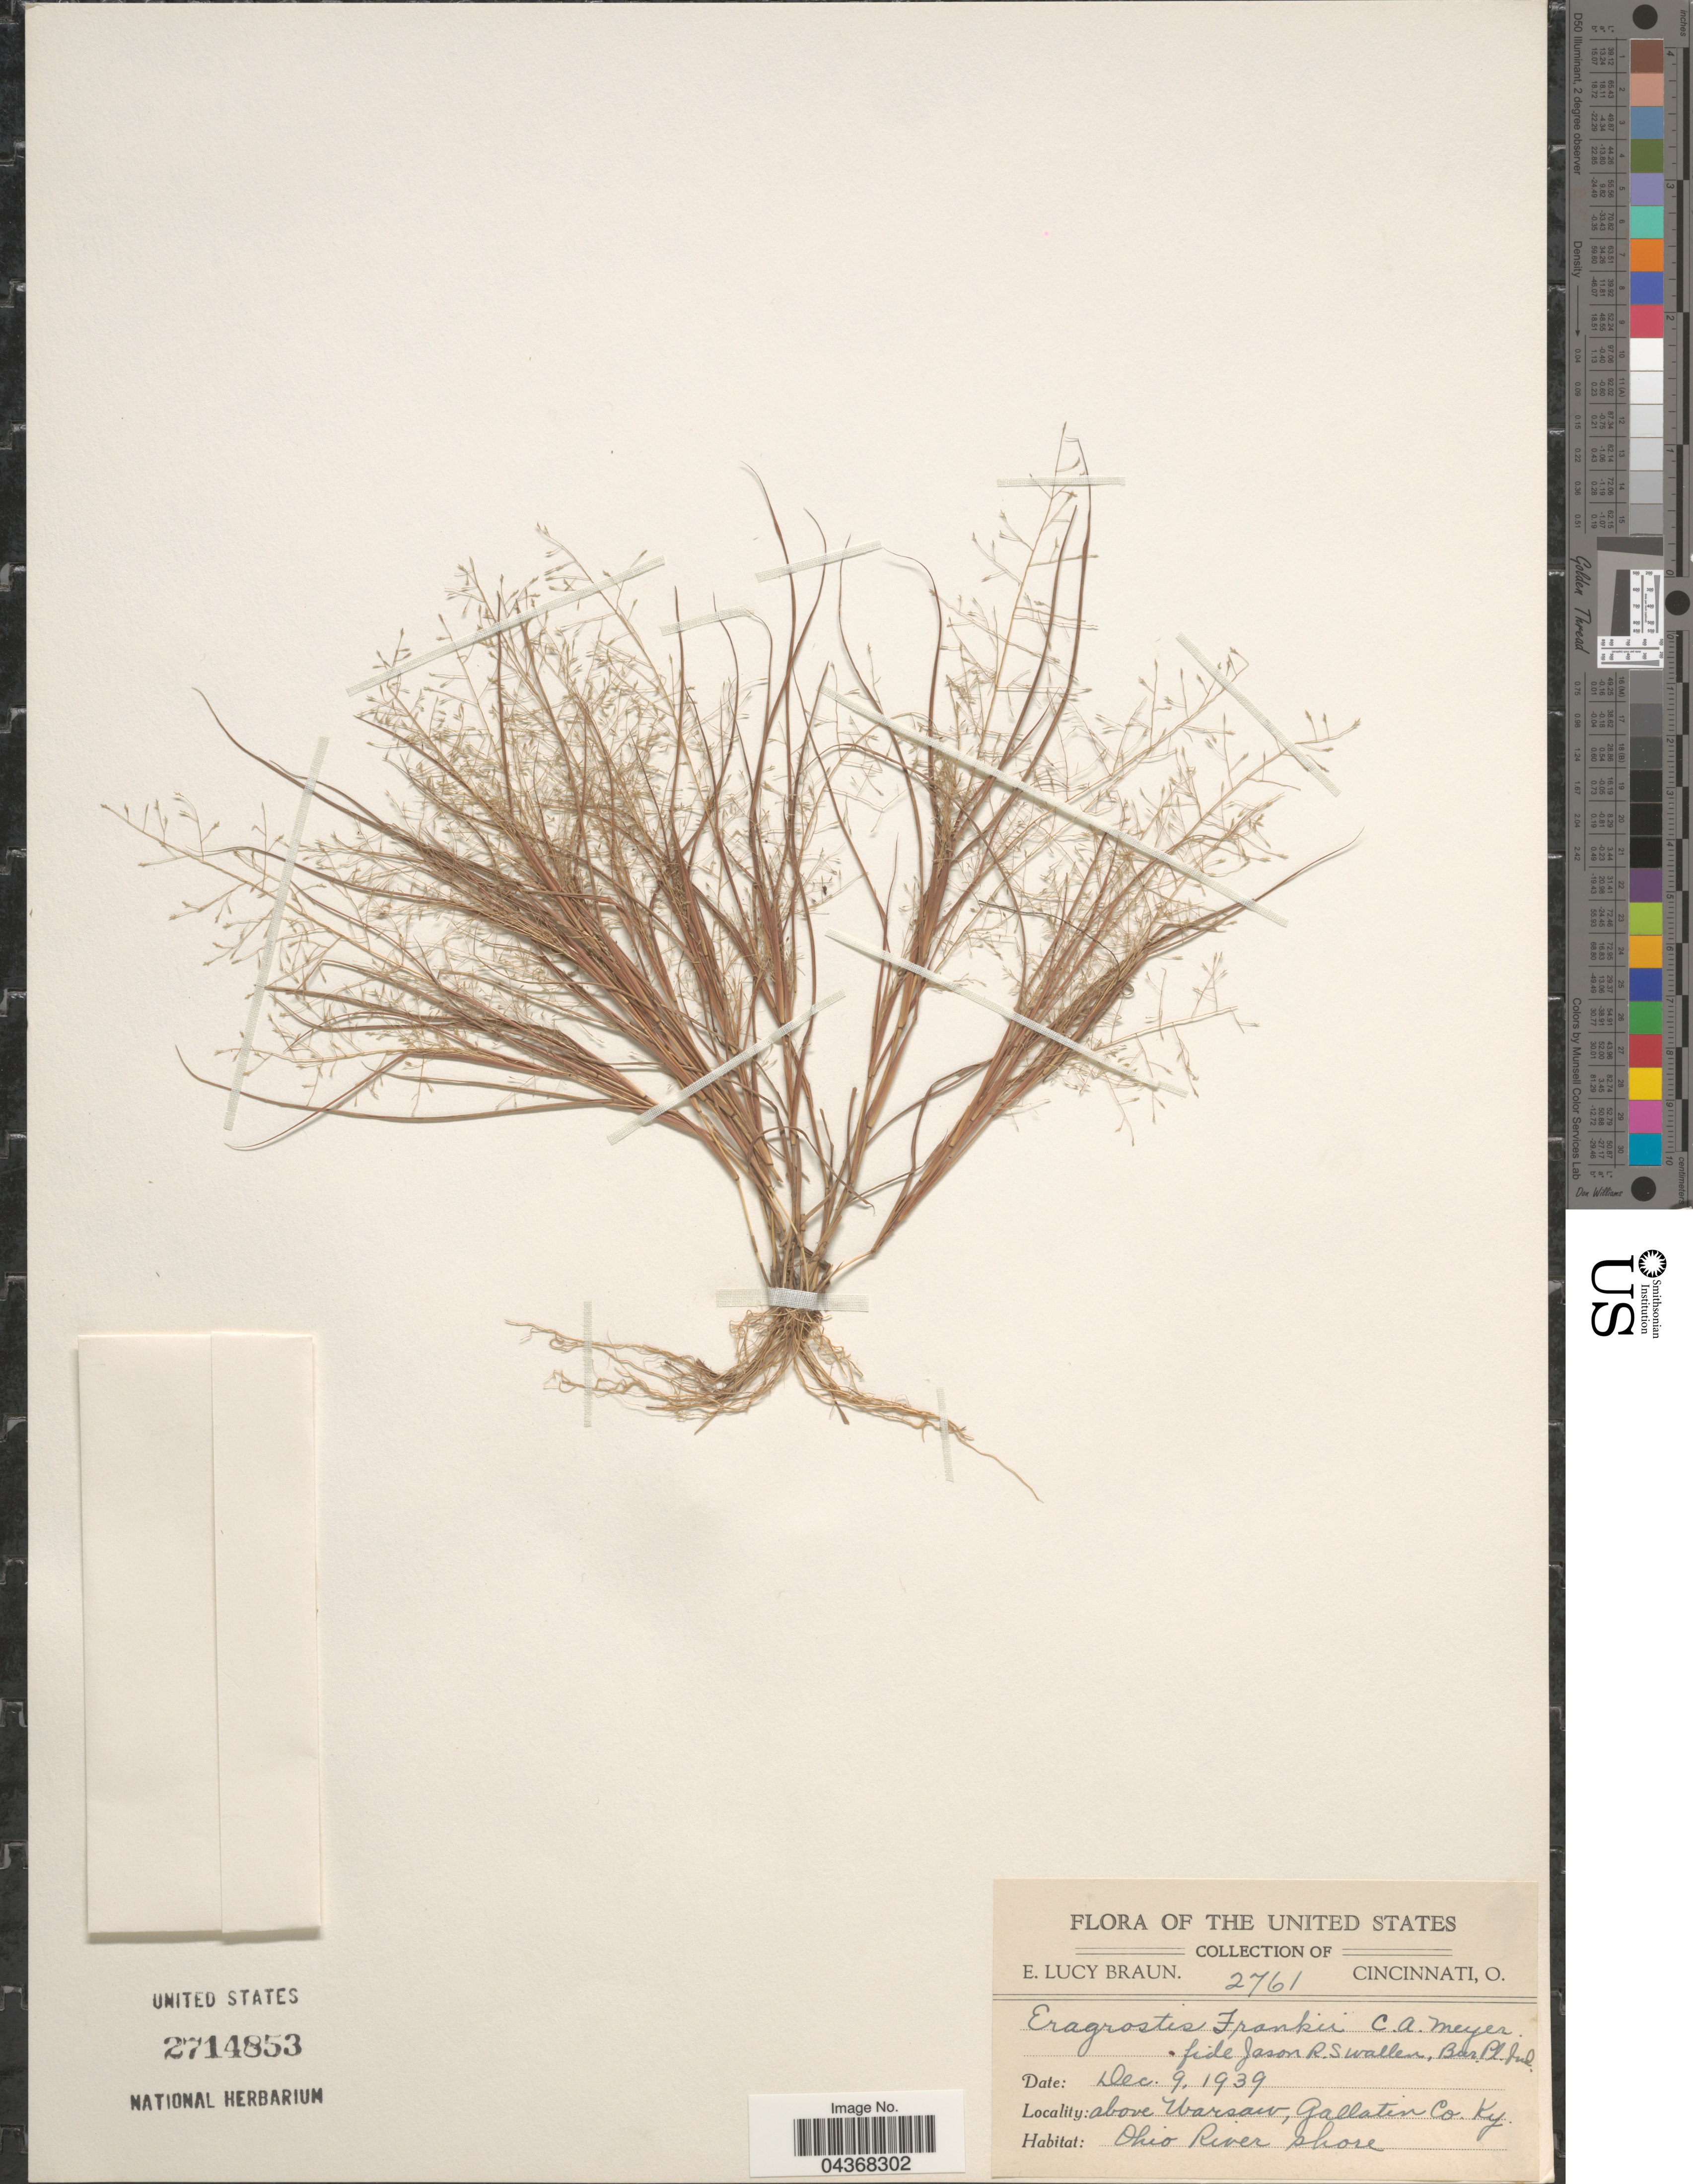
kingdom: Plantae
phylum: Tracheophyta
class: Liliopsida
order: Poales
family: Poaceae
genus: Eragrostis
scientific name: Eragrostis frankii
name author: C.A. Mey. ex Steud.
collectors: E. L. Braun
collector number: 2761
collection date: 1939-12-09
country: United States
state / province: Kentucky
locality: Above Warsaw, Gallatin Co. Ohio River shore.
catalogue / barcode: US 2714853